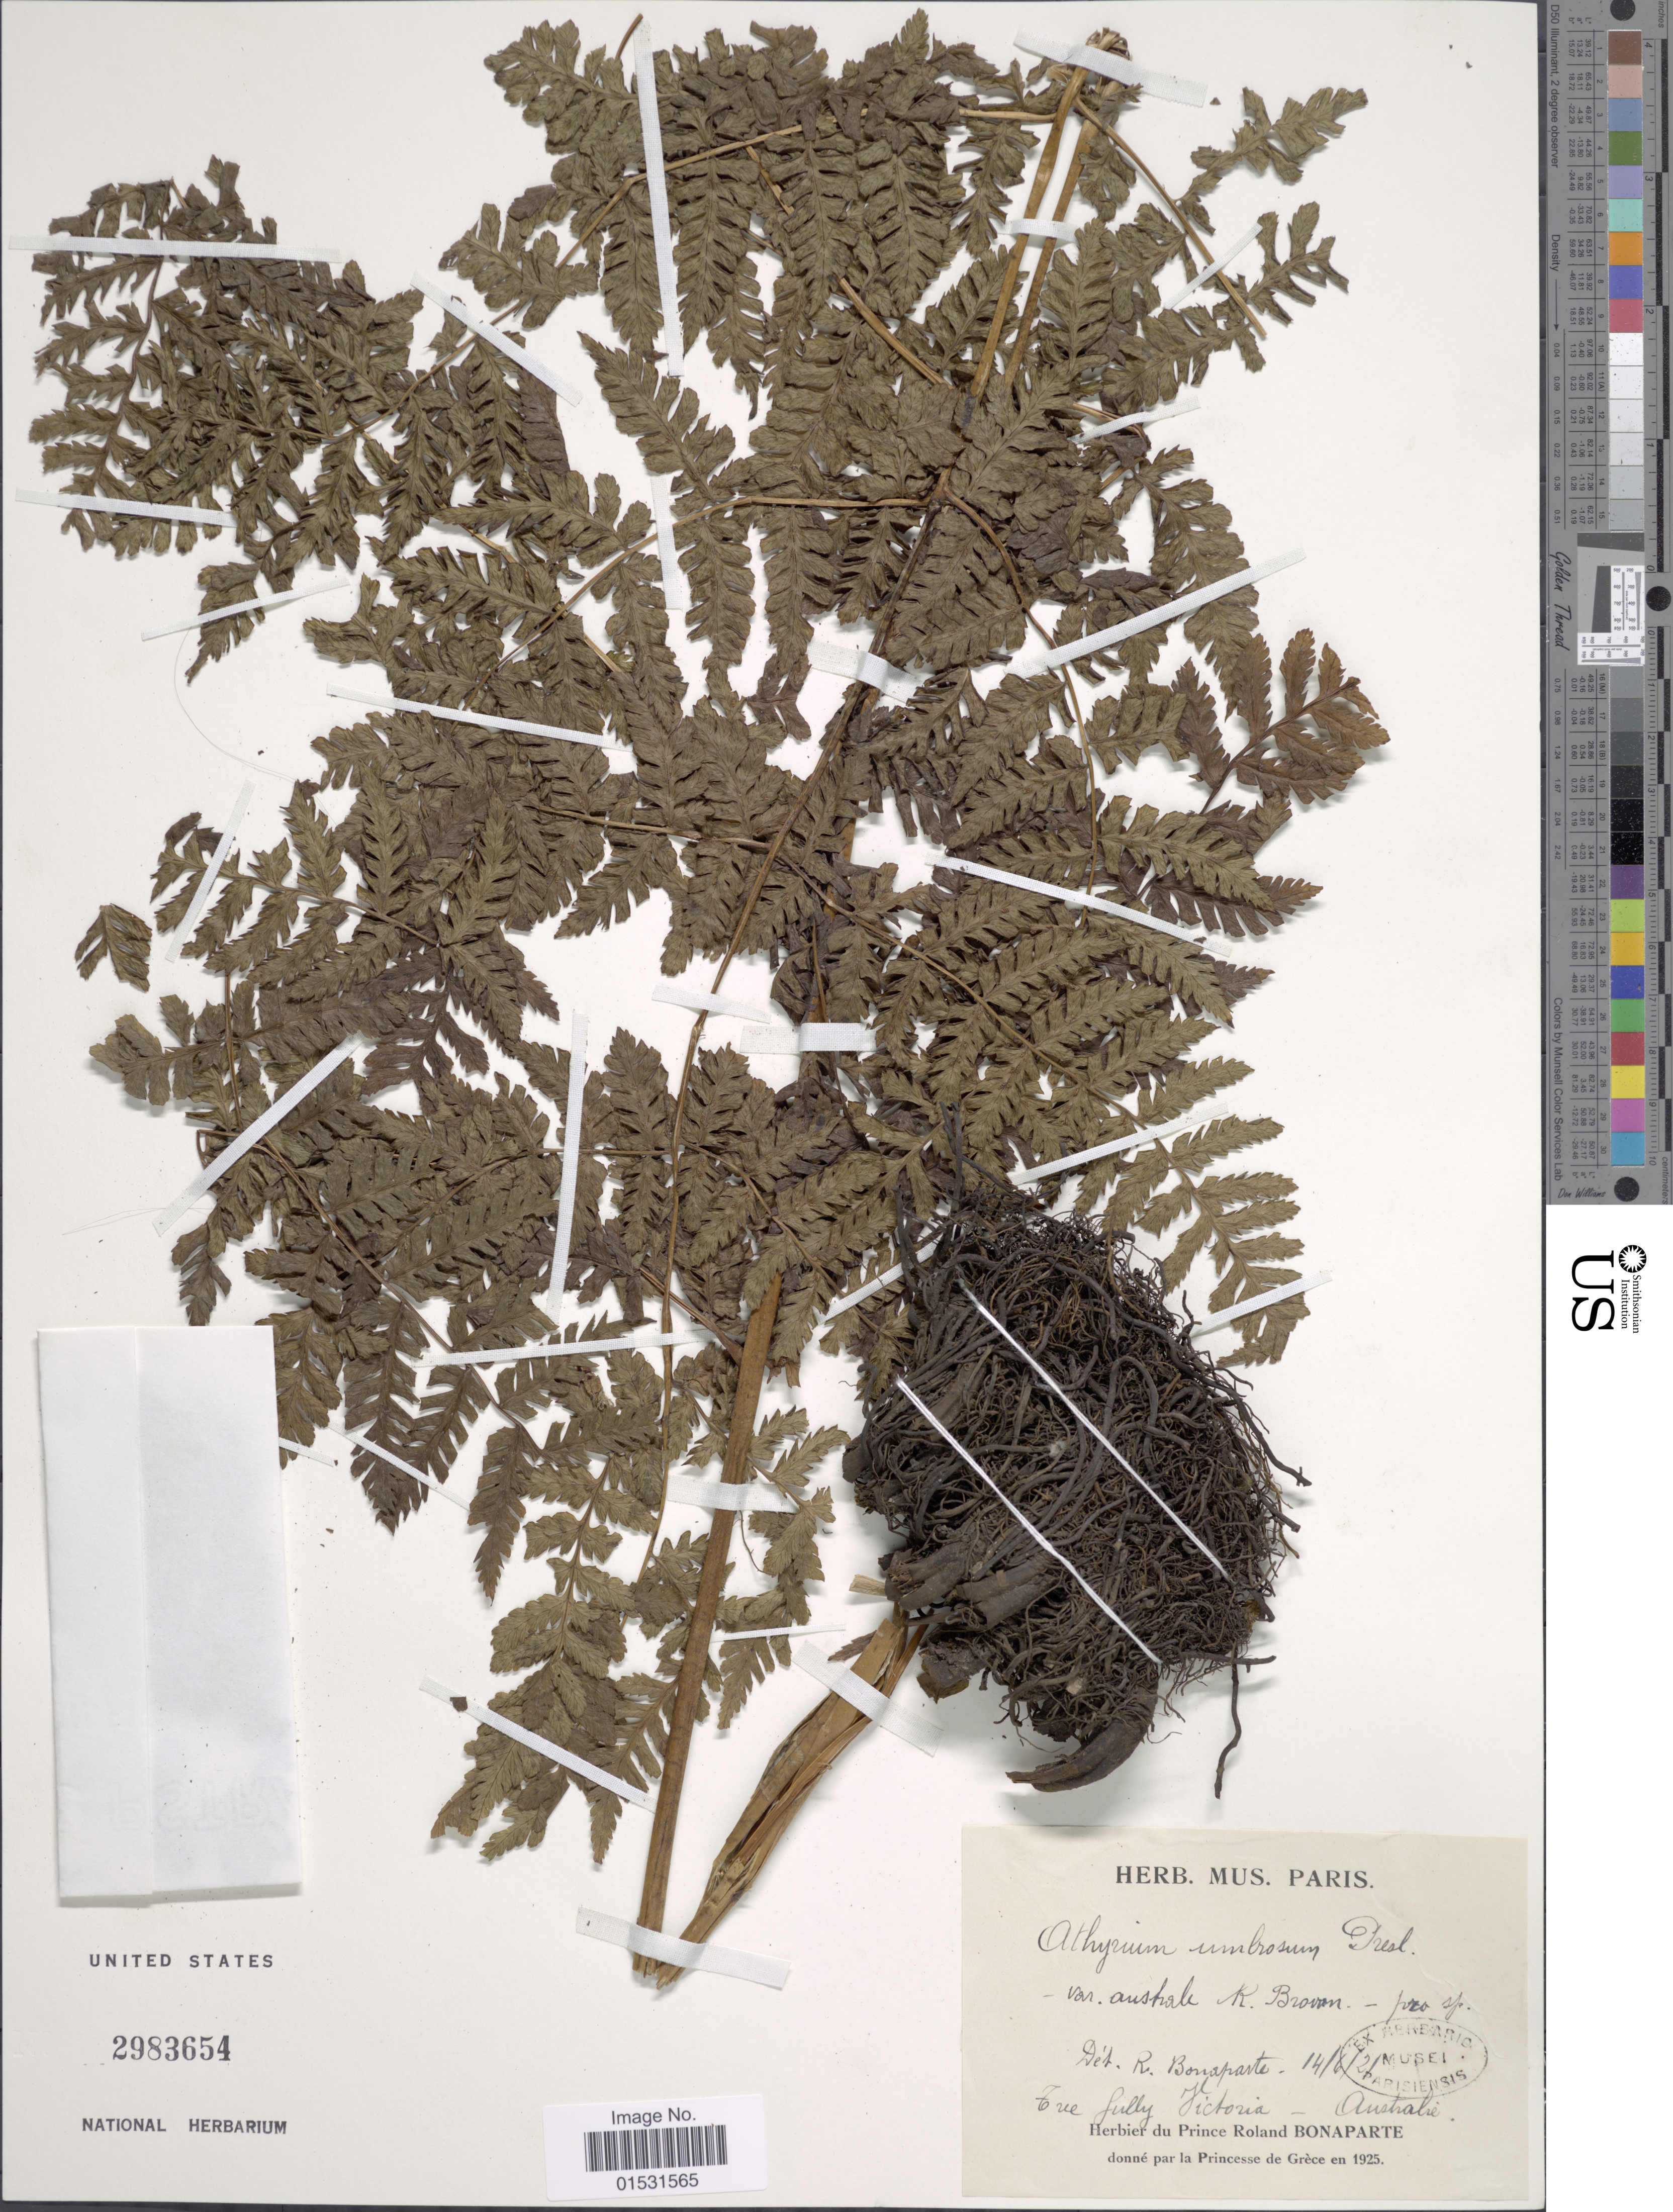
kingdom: Plantae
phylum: Tracheophyta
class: Polypodiopsida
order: Polypodiales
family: Athyriaceae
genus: Athyrium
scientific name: Athyrium australe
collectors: ex herb. Prince Roland Bonaparte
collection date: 1925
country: Australia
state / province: Victoria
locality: Tree Gully Victoria.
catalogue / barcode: US 2983654